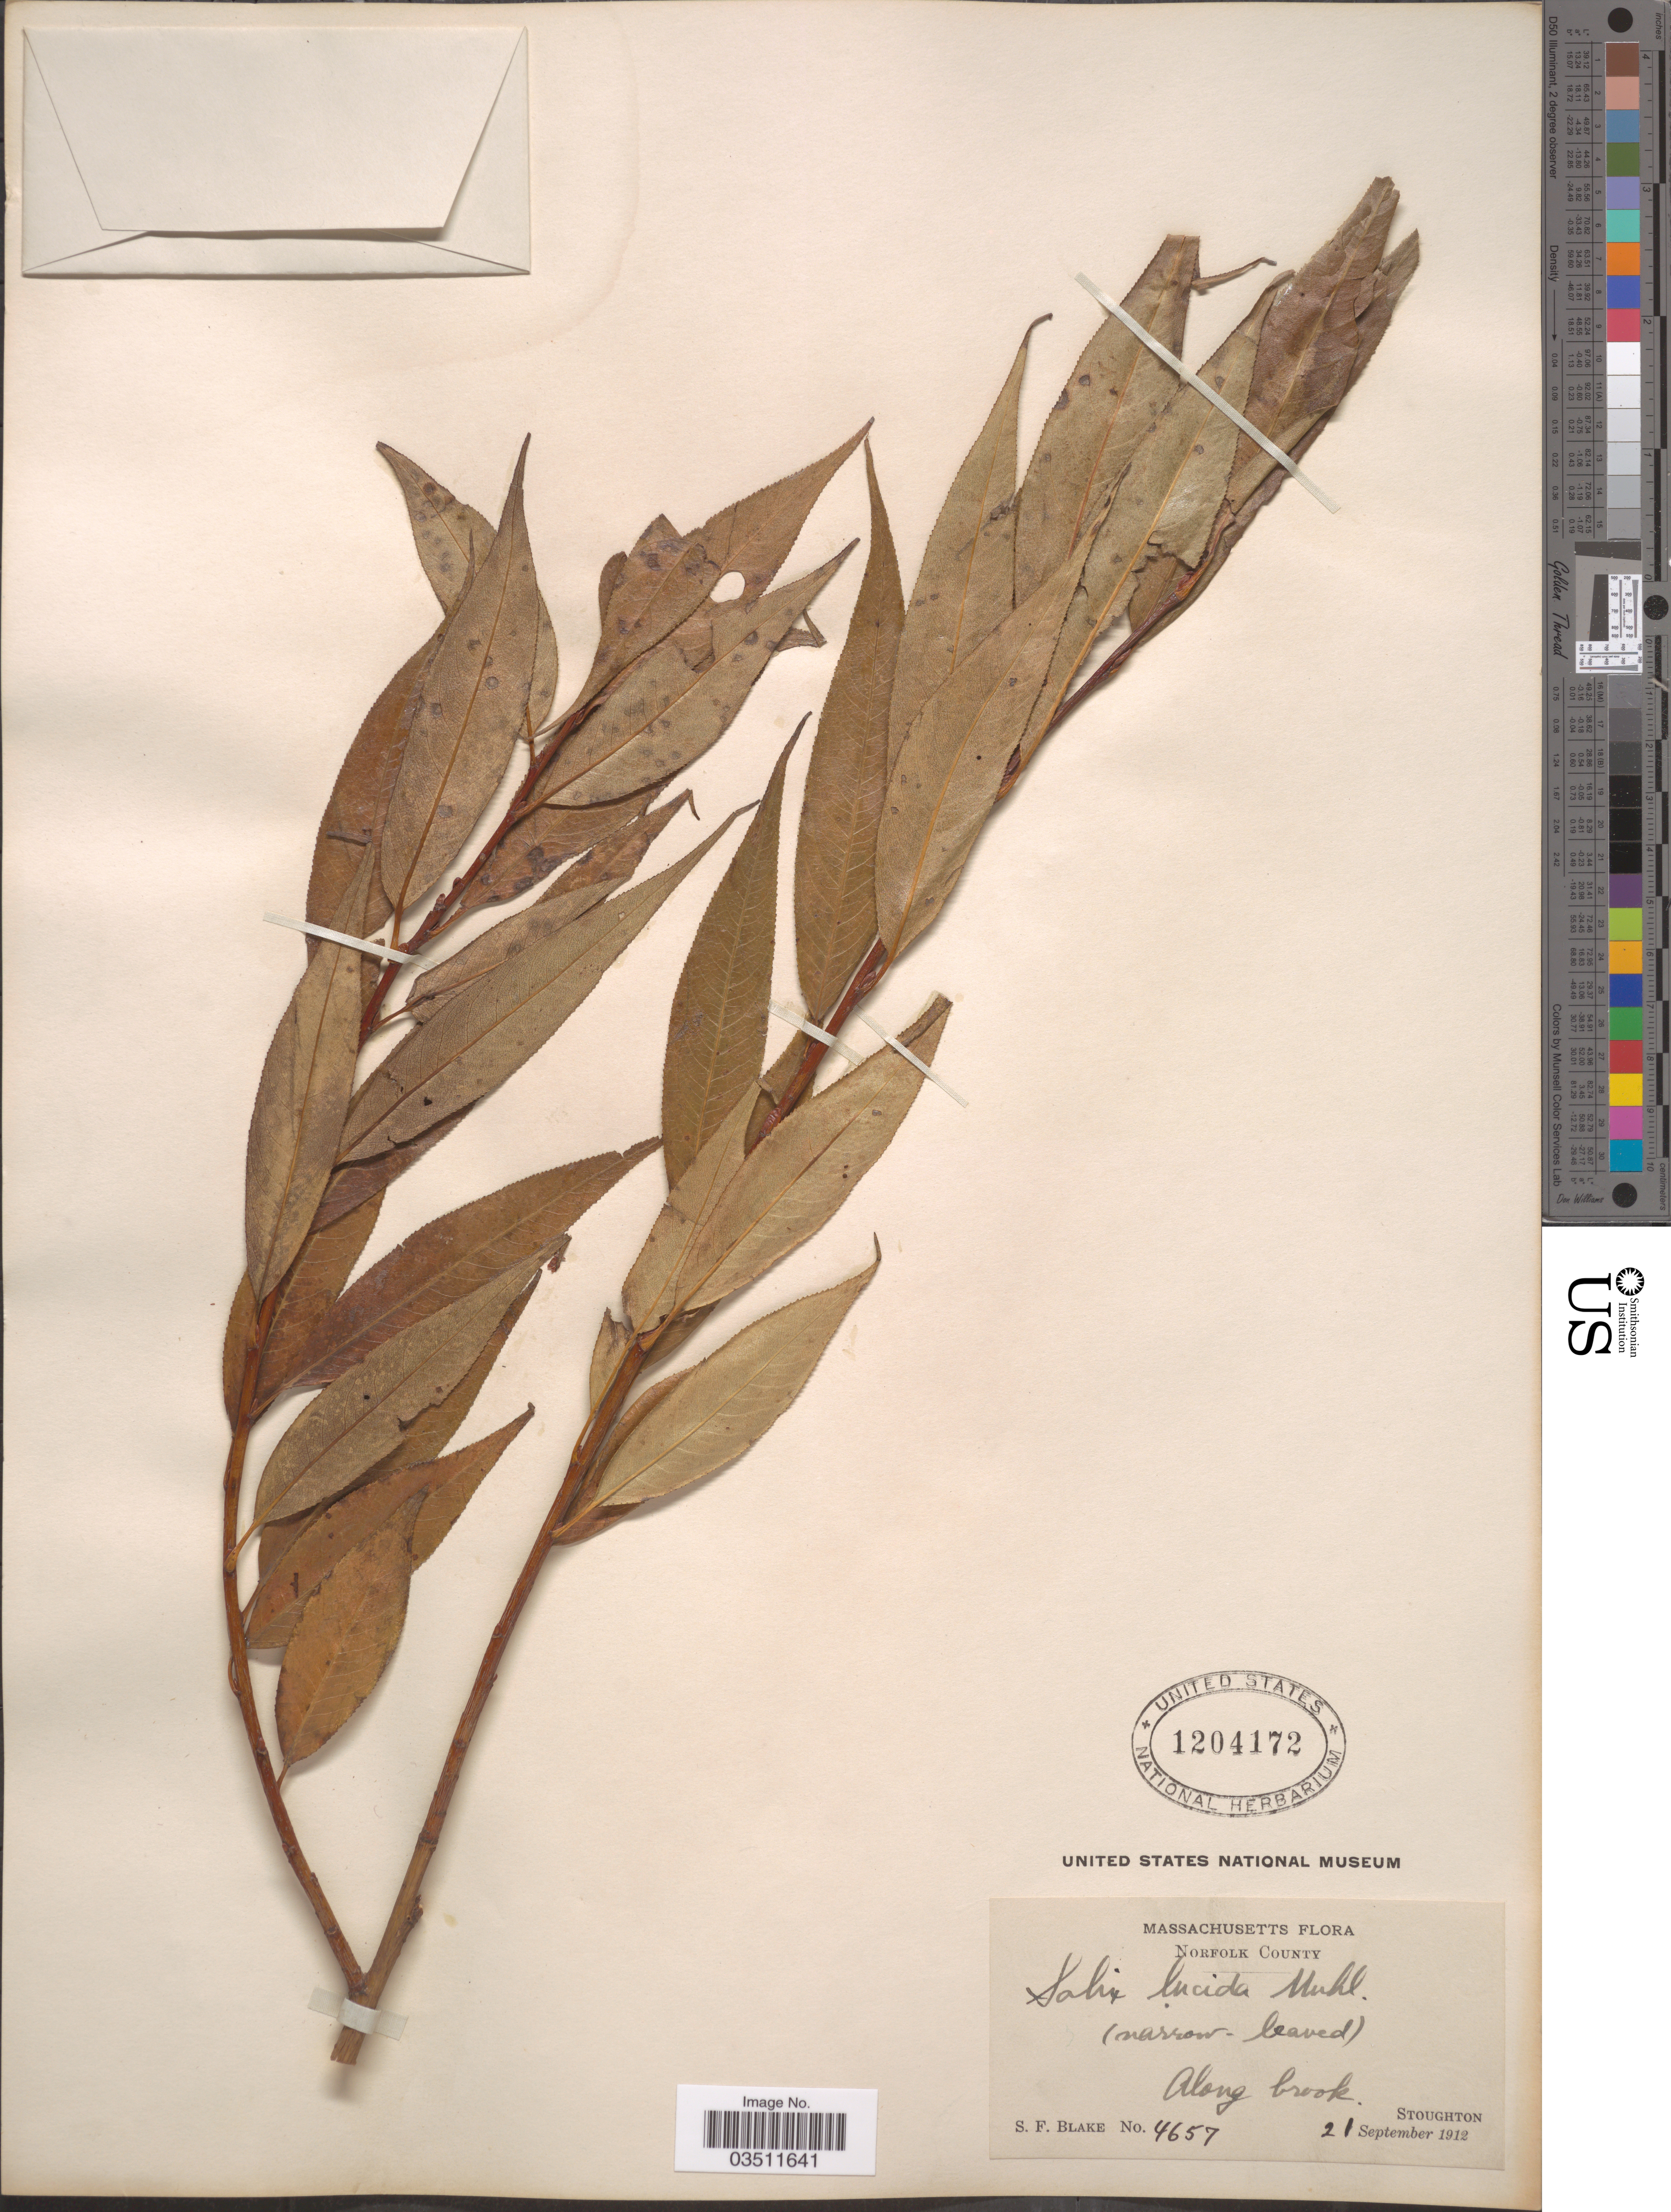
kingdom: Plantae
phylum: Tracheophyta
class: Magnoliopsida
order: Malpighiales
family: Salicaceae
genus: Salix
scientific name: Salix lucida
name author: Muhl.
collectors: S. Blake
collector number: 4657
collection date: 1912-09-21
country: United States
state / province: Massachusetts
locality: Norfolk County. Along brook. Stoughton.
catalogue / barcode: US 1204172